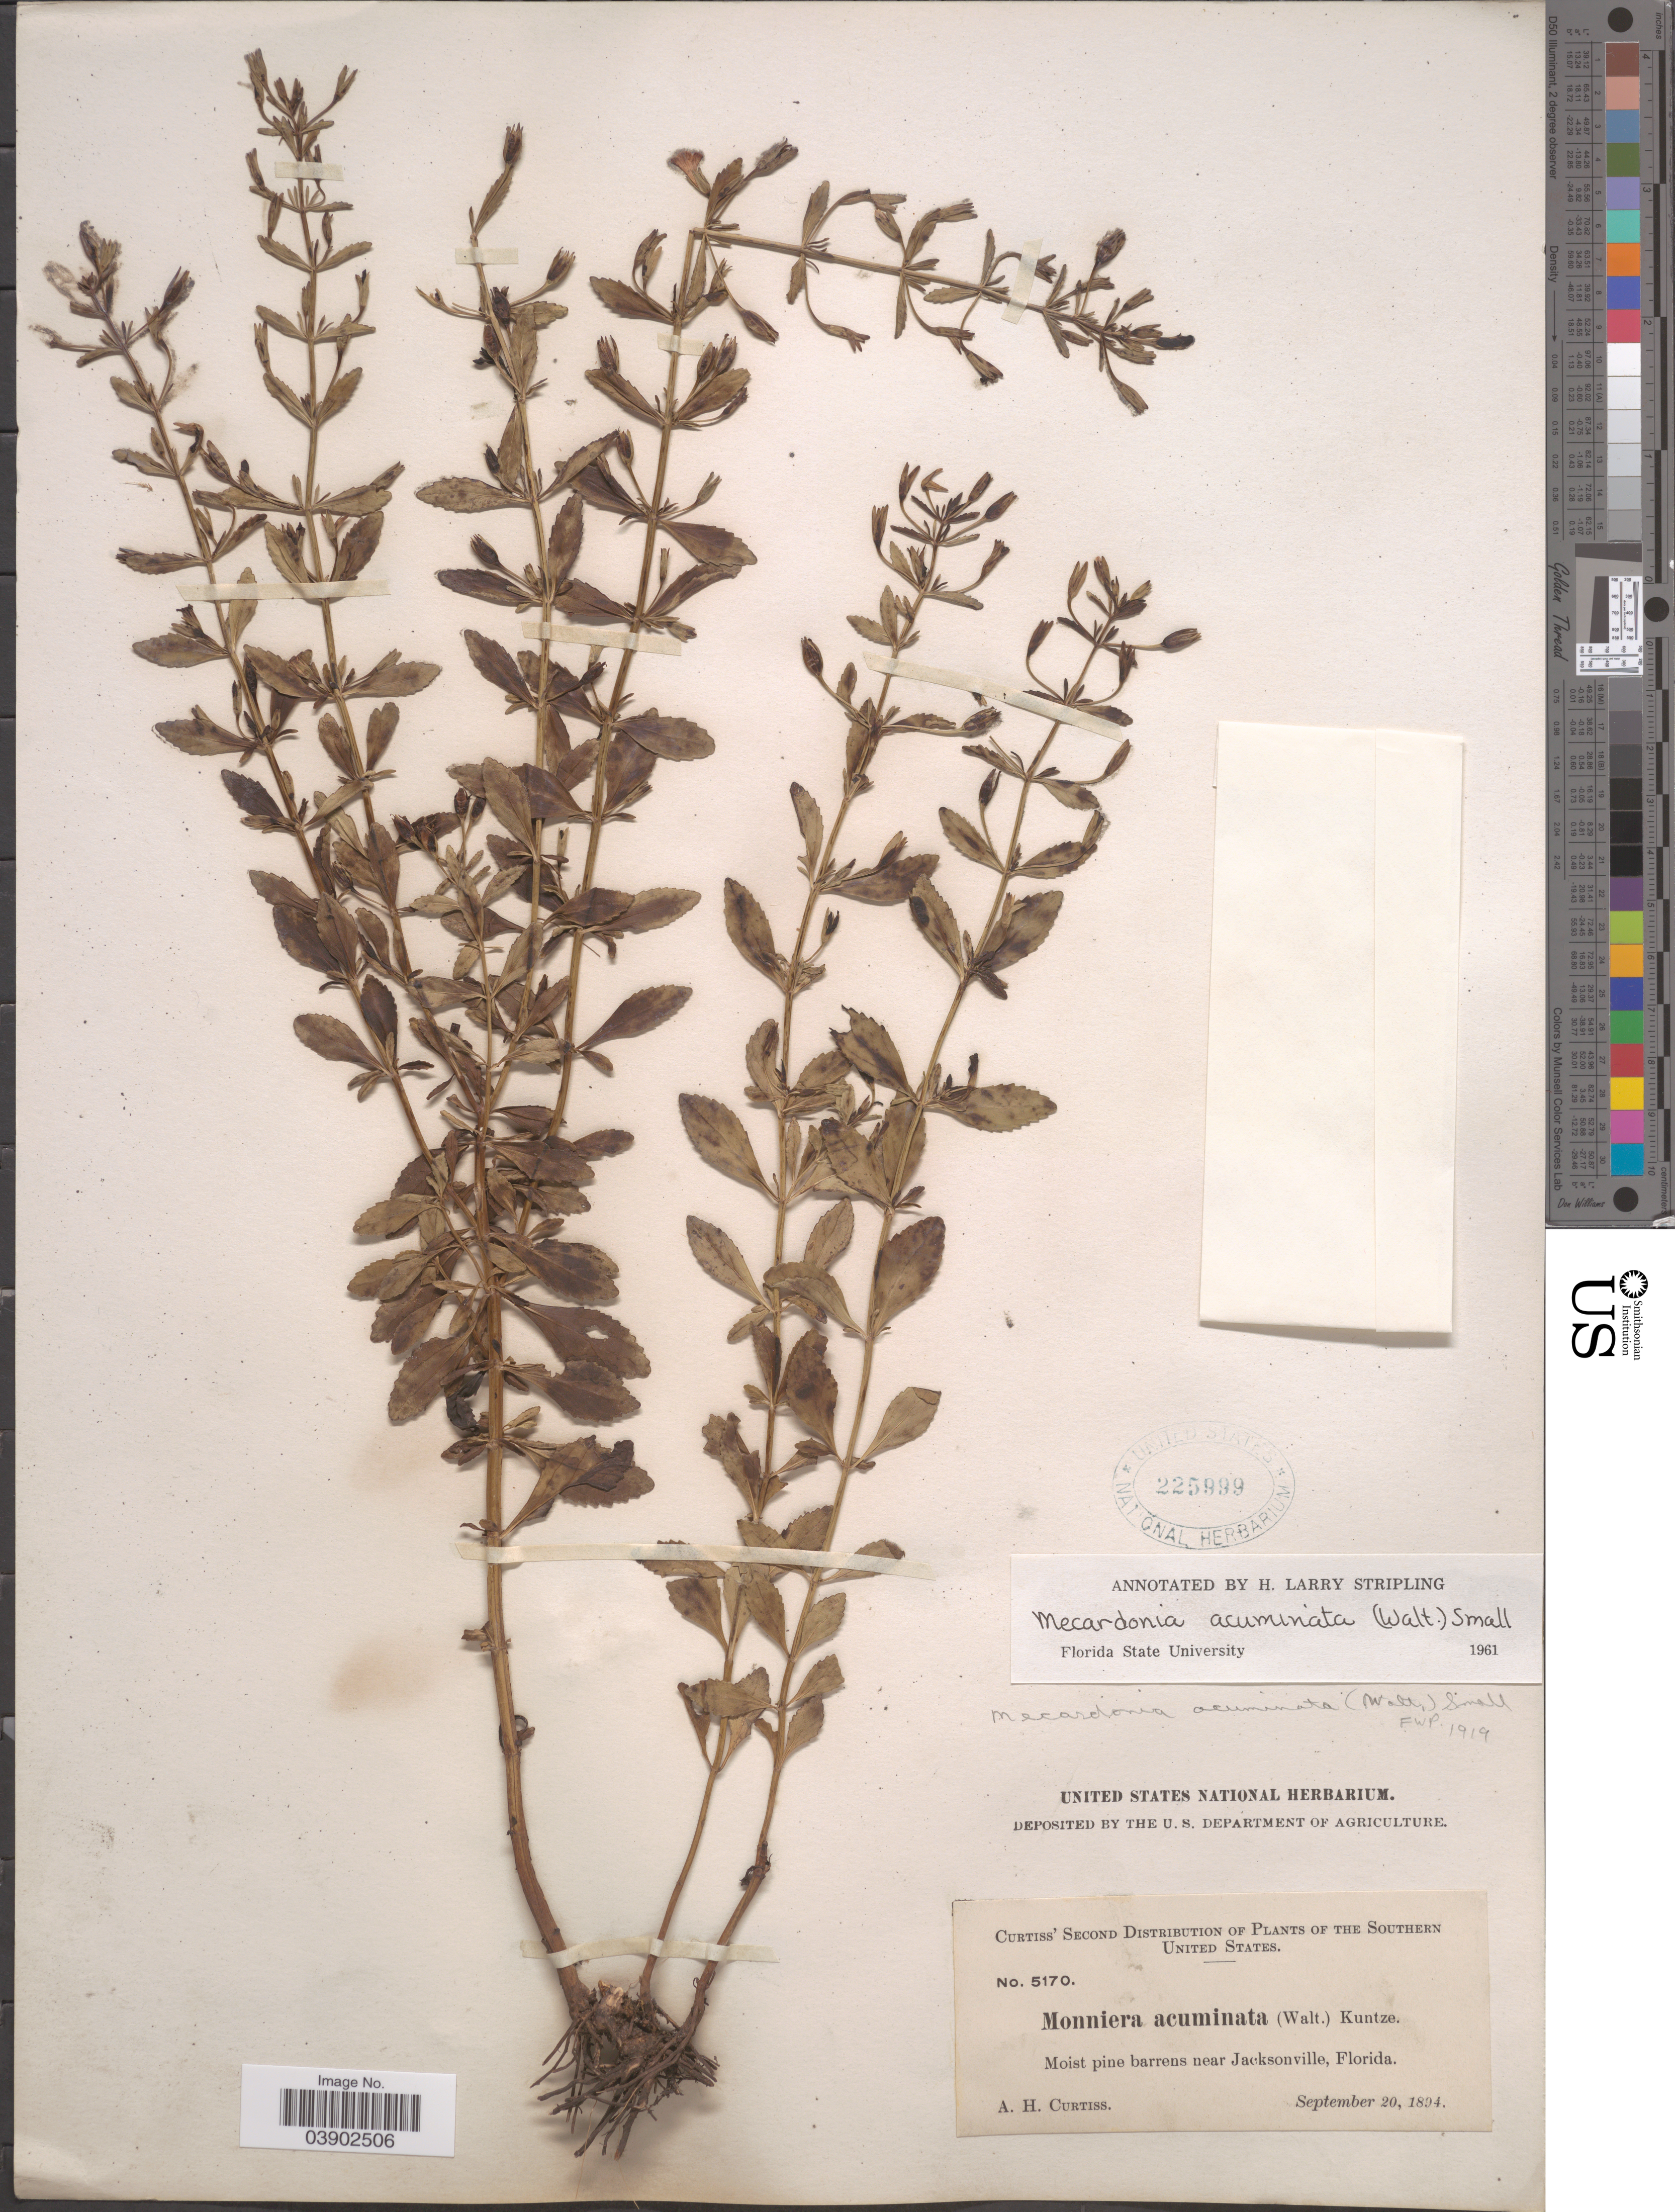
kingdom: Plantae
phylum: Tracheophyta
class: Magnoliopsida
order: Lamiales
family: Plantaginaceae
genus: Mecardonia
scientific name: Mecardonia acuminata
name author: (Walter) Small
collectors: A. H. Curtiss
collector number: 5170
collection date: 1894-09-20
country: United States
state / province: Florida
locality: Southern United States. Moist pine barrens near Jacksonville.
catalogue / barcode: US 225999